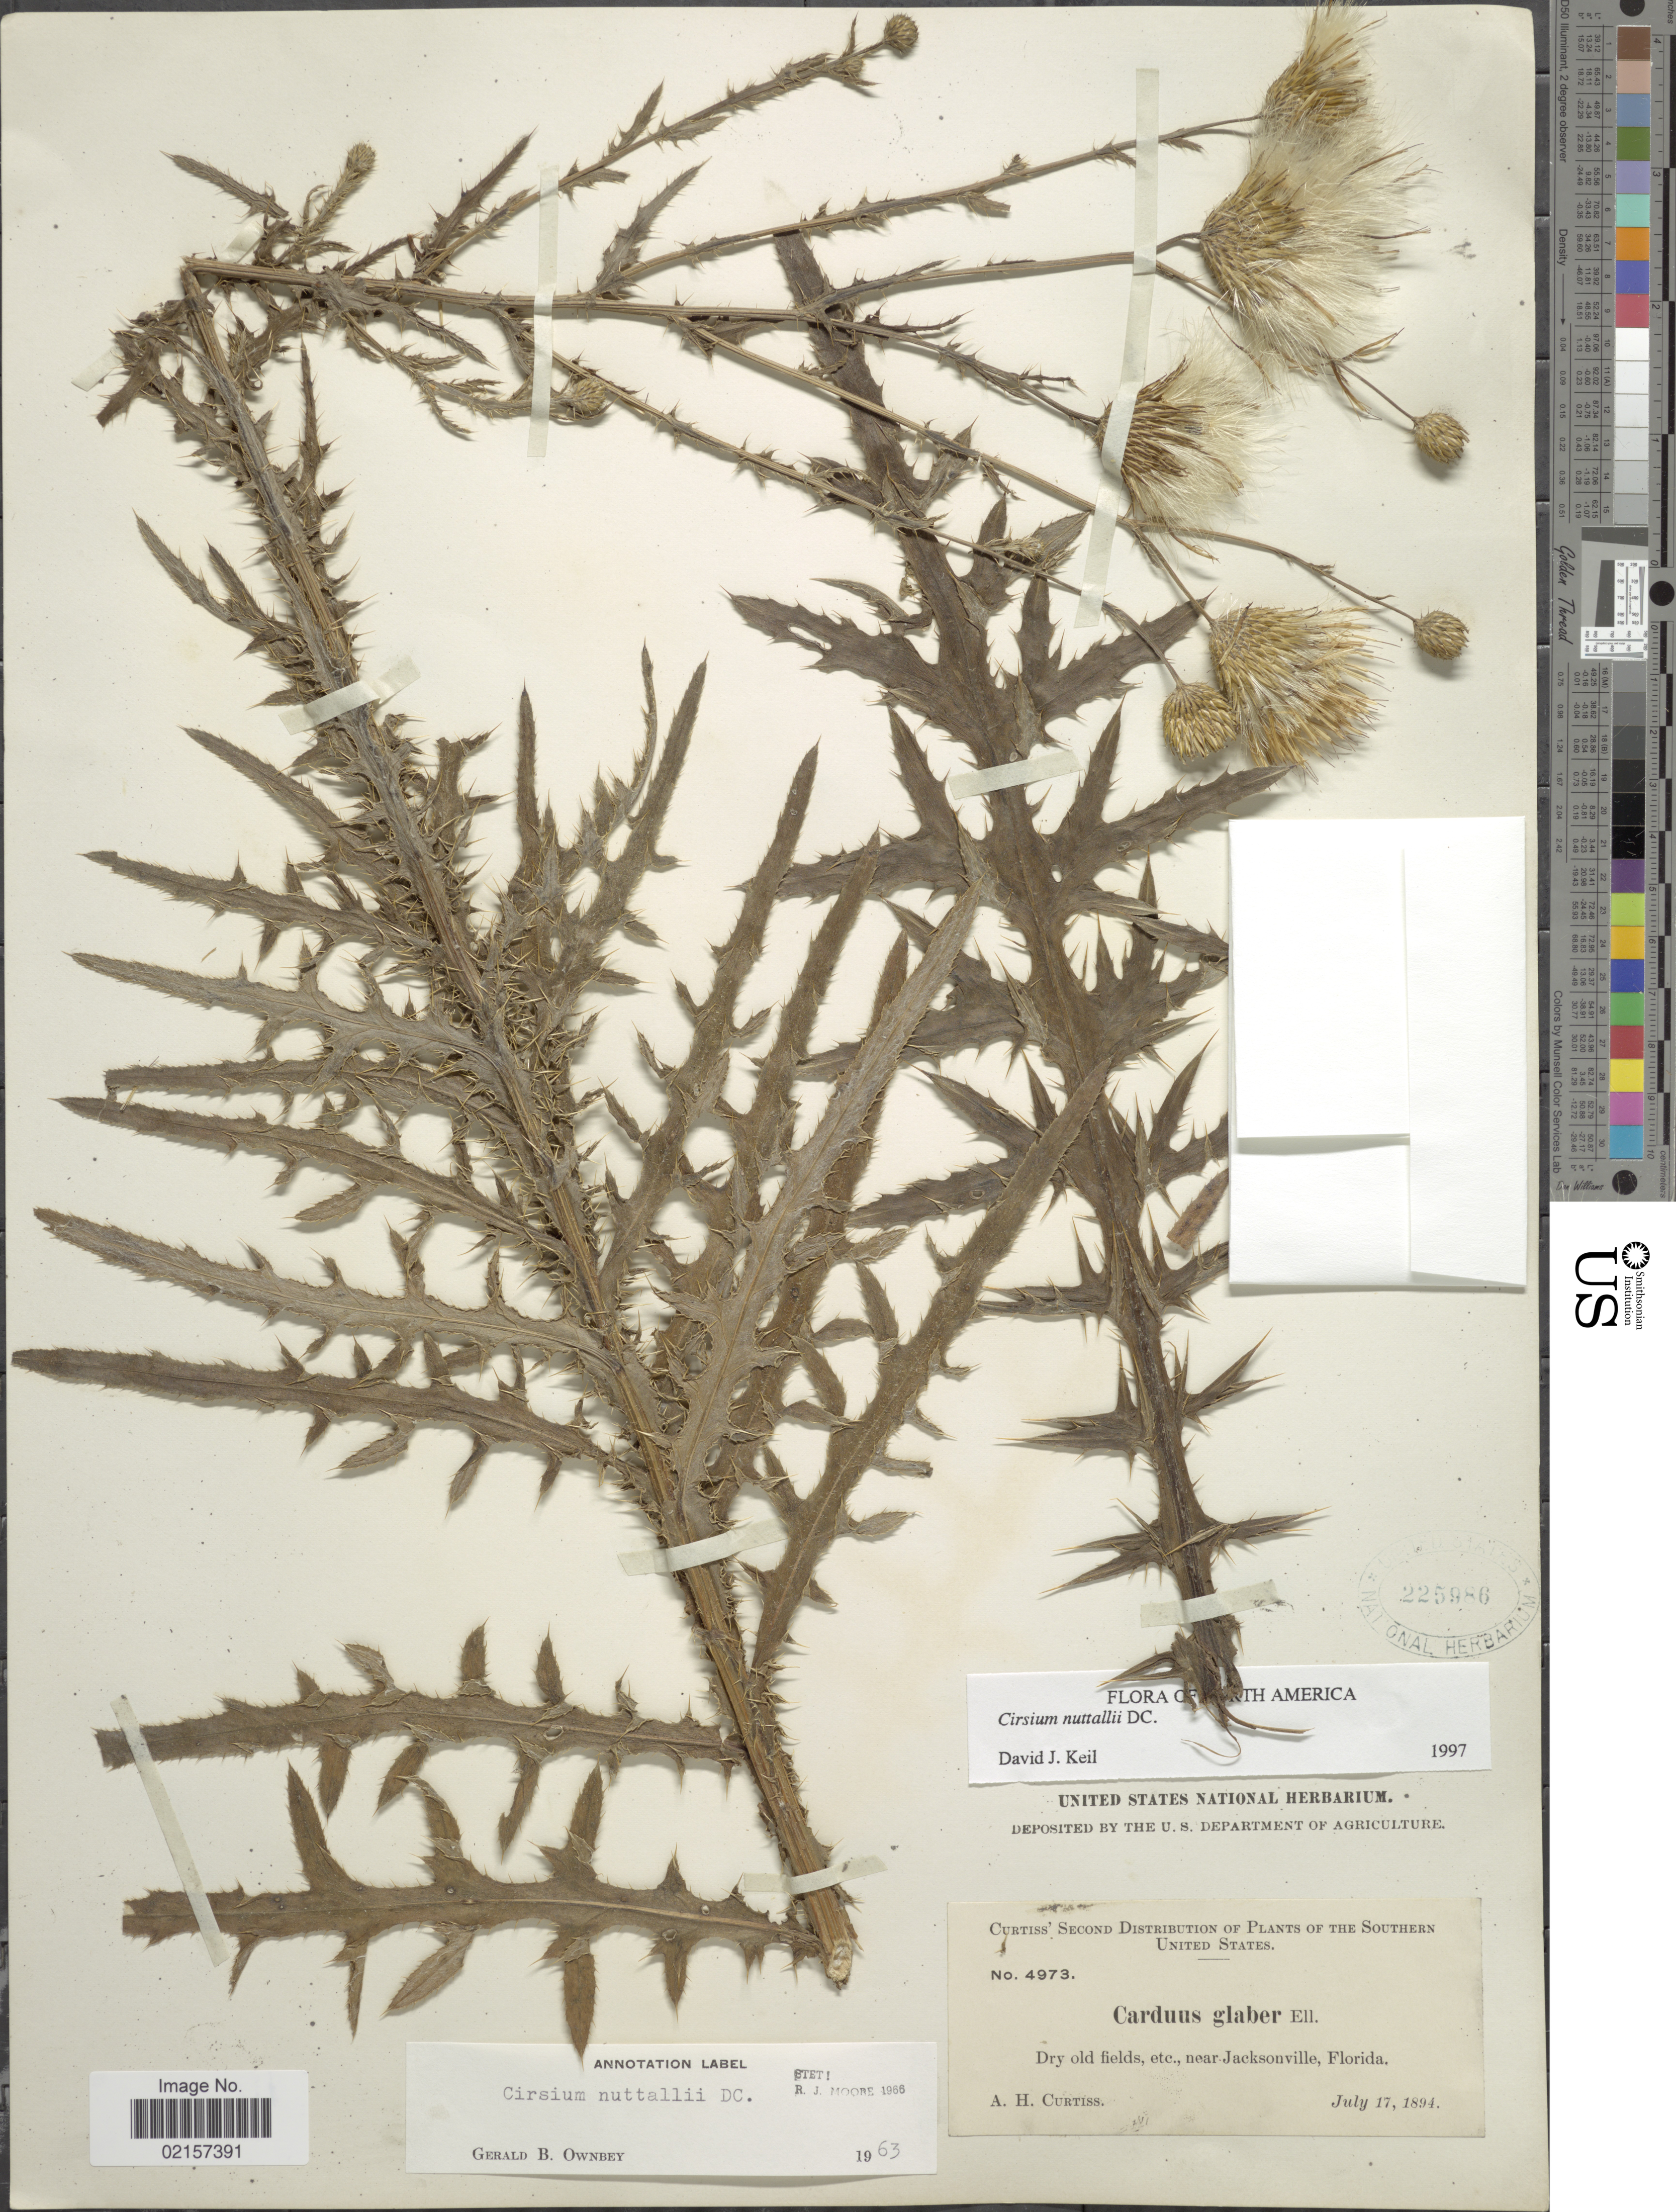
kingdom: Plantae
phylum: Tracheophyta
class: Magnoliopsida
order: Asterales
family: Asteraceae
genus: Cirsium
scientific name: Cirsium nuttali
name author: DC.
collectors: A. H. Curtiss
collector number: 4973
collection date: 1894-07-17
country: United States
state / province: Florida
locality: Southern United States, dry old fields, etc. near Jacksonville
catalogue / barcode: US 225986